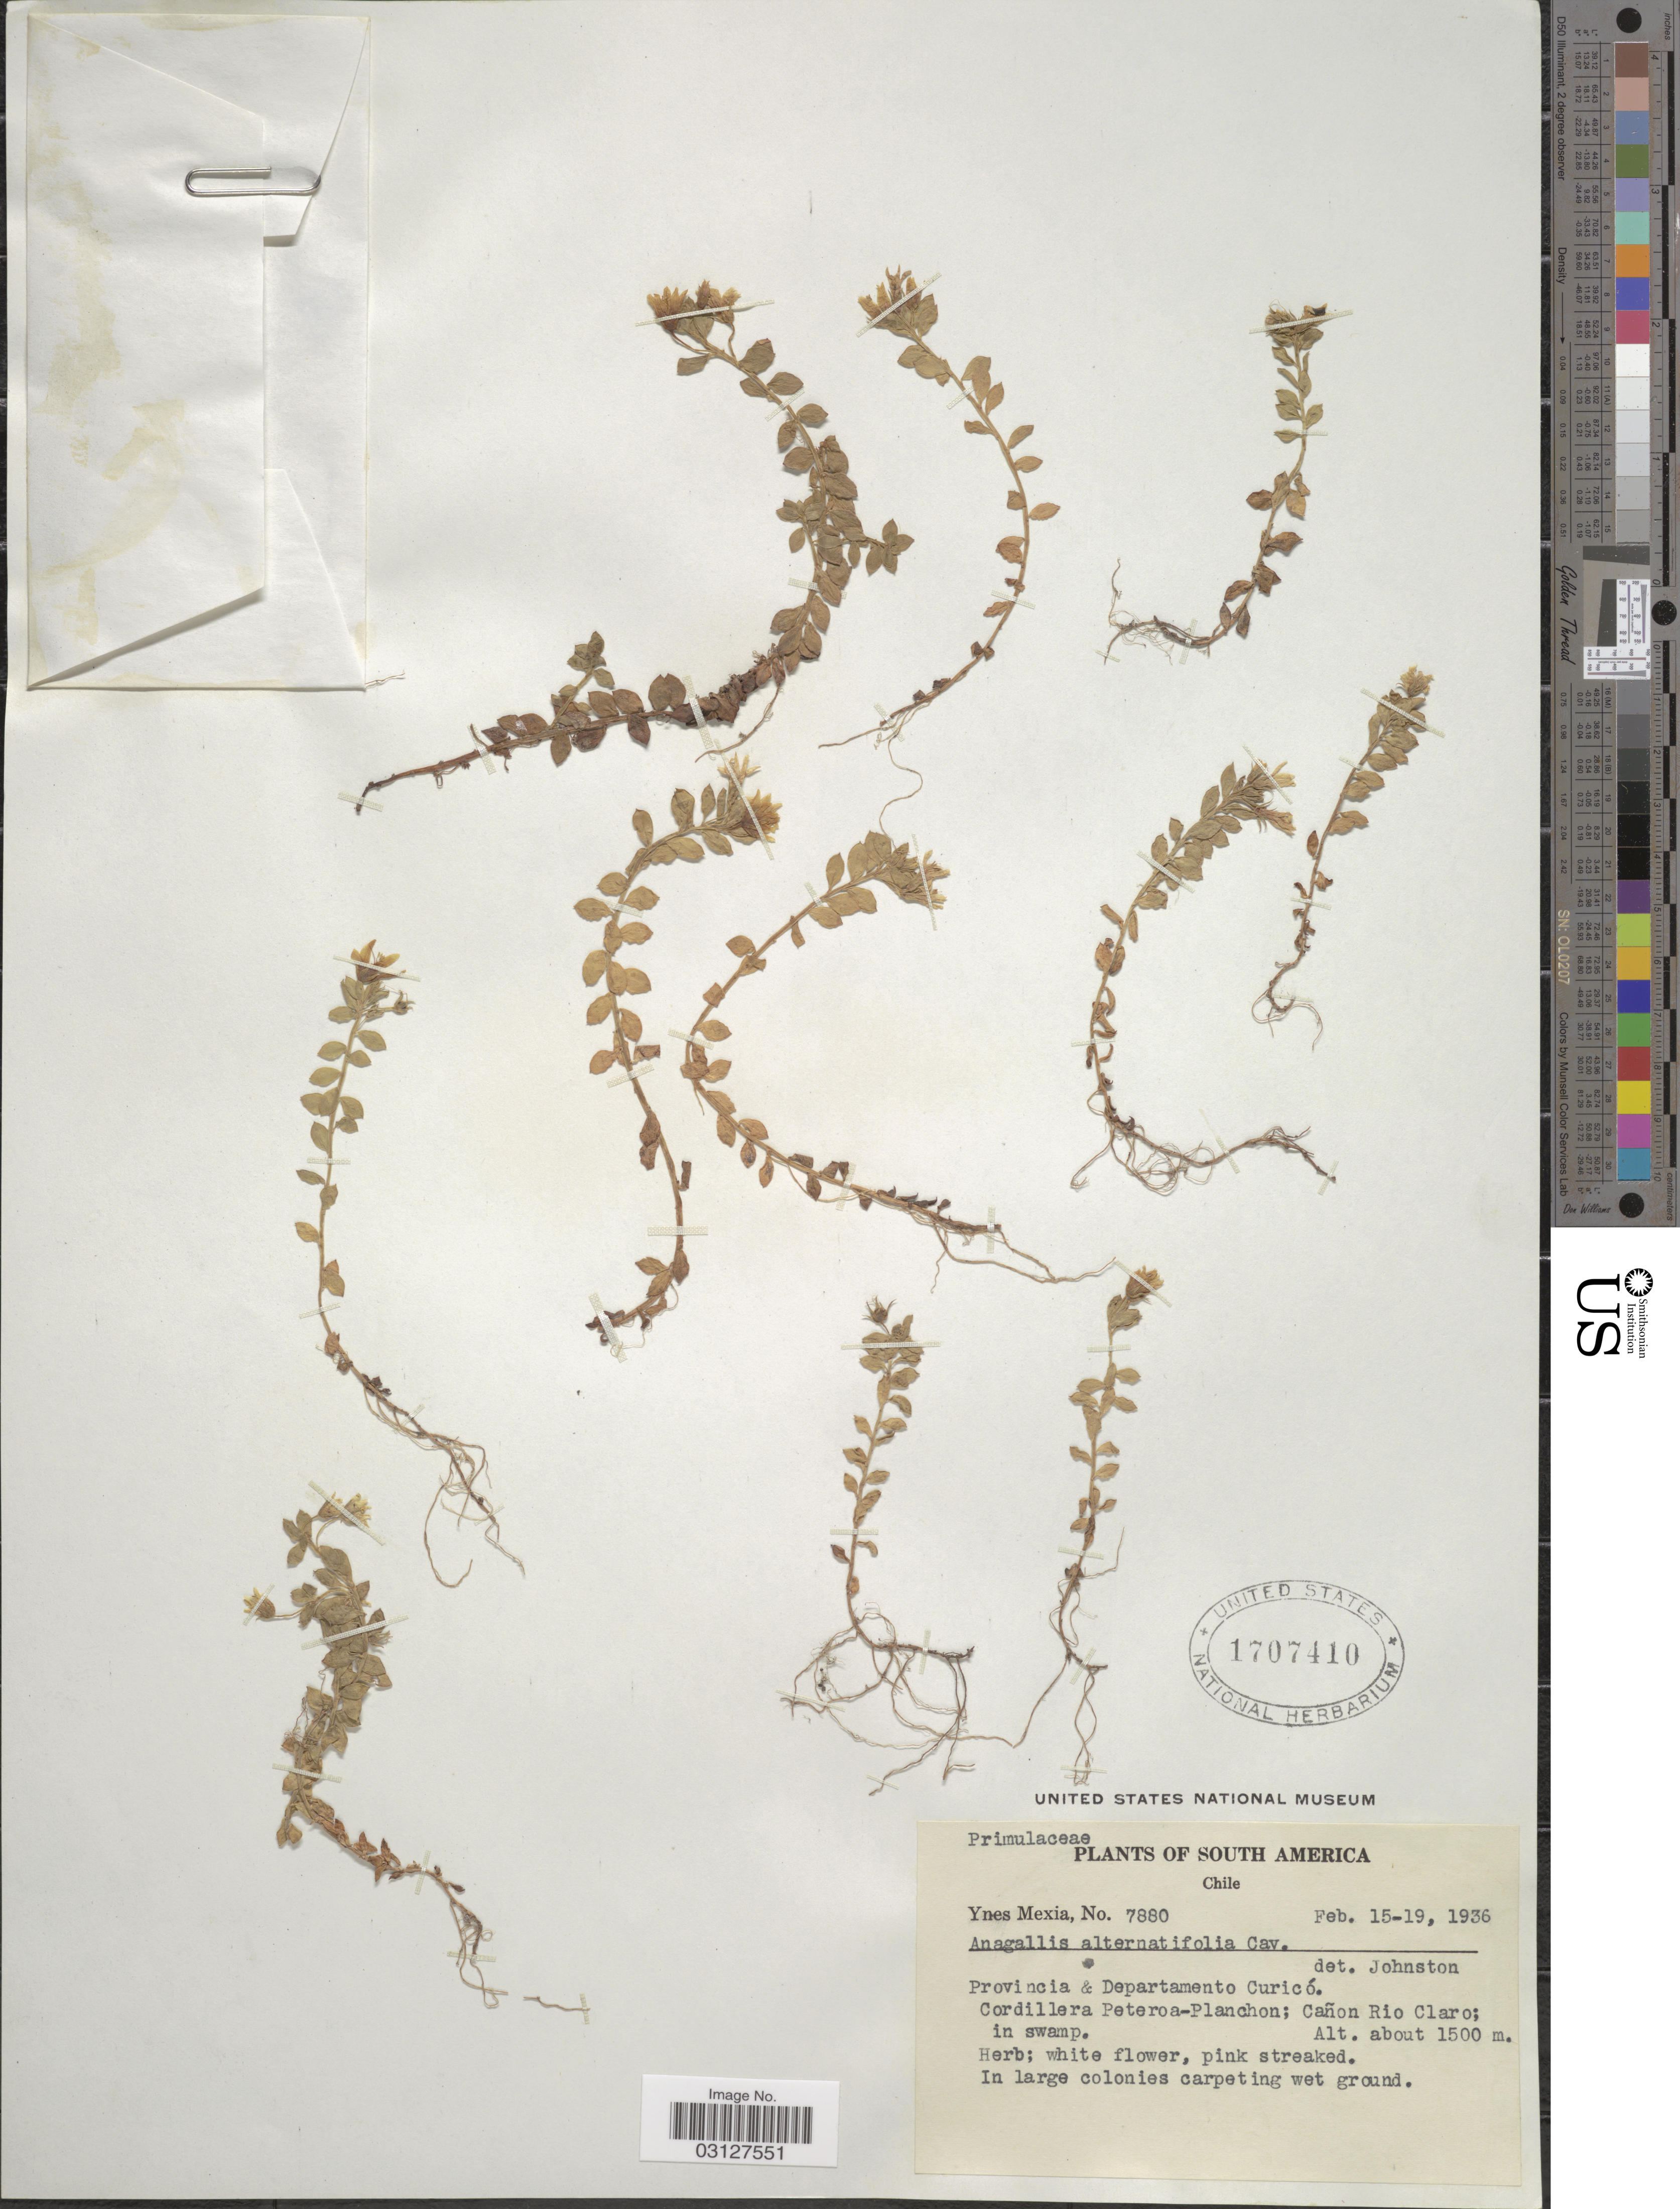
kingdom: Plantae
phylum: Tracheophyta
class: Magnoliopsida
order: Ericales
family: Primulaceae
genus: Anagallis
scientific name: Anagallis alternifolia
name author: Cav.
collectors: Y. Mexia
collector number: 7880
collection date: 1936-02-15/1936-02-19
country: Chile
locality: Provincia & Departamento Curicó. Cordillera Peteroa-Planchon; Cañon Rio Claro.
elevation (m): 1500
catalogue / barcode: US 1707410